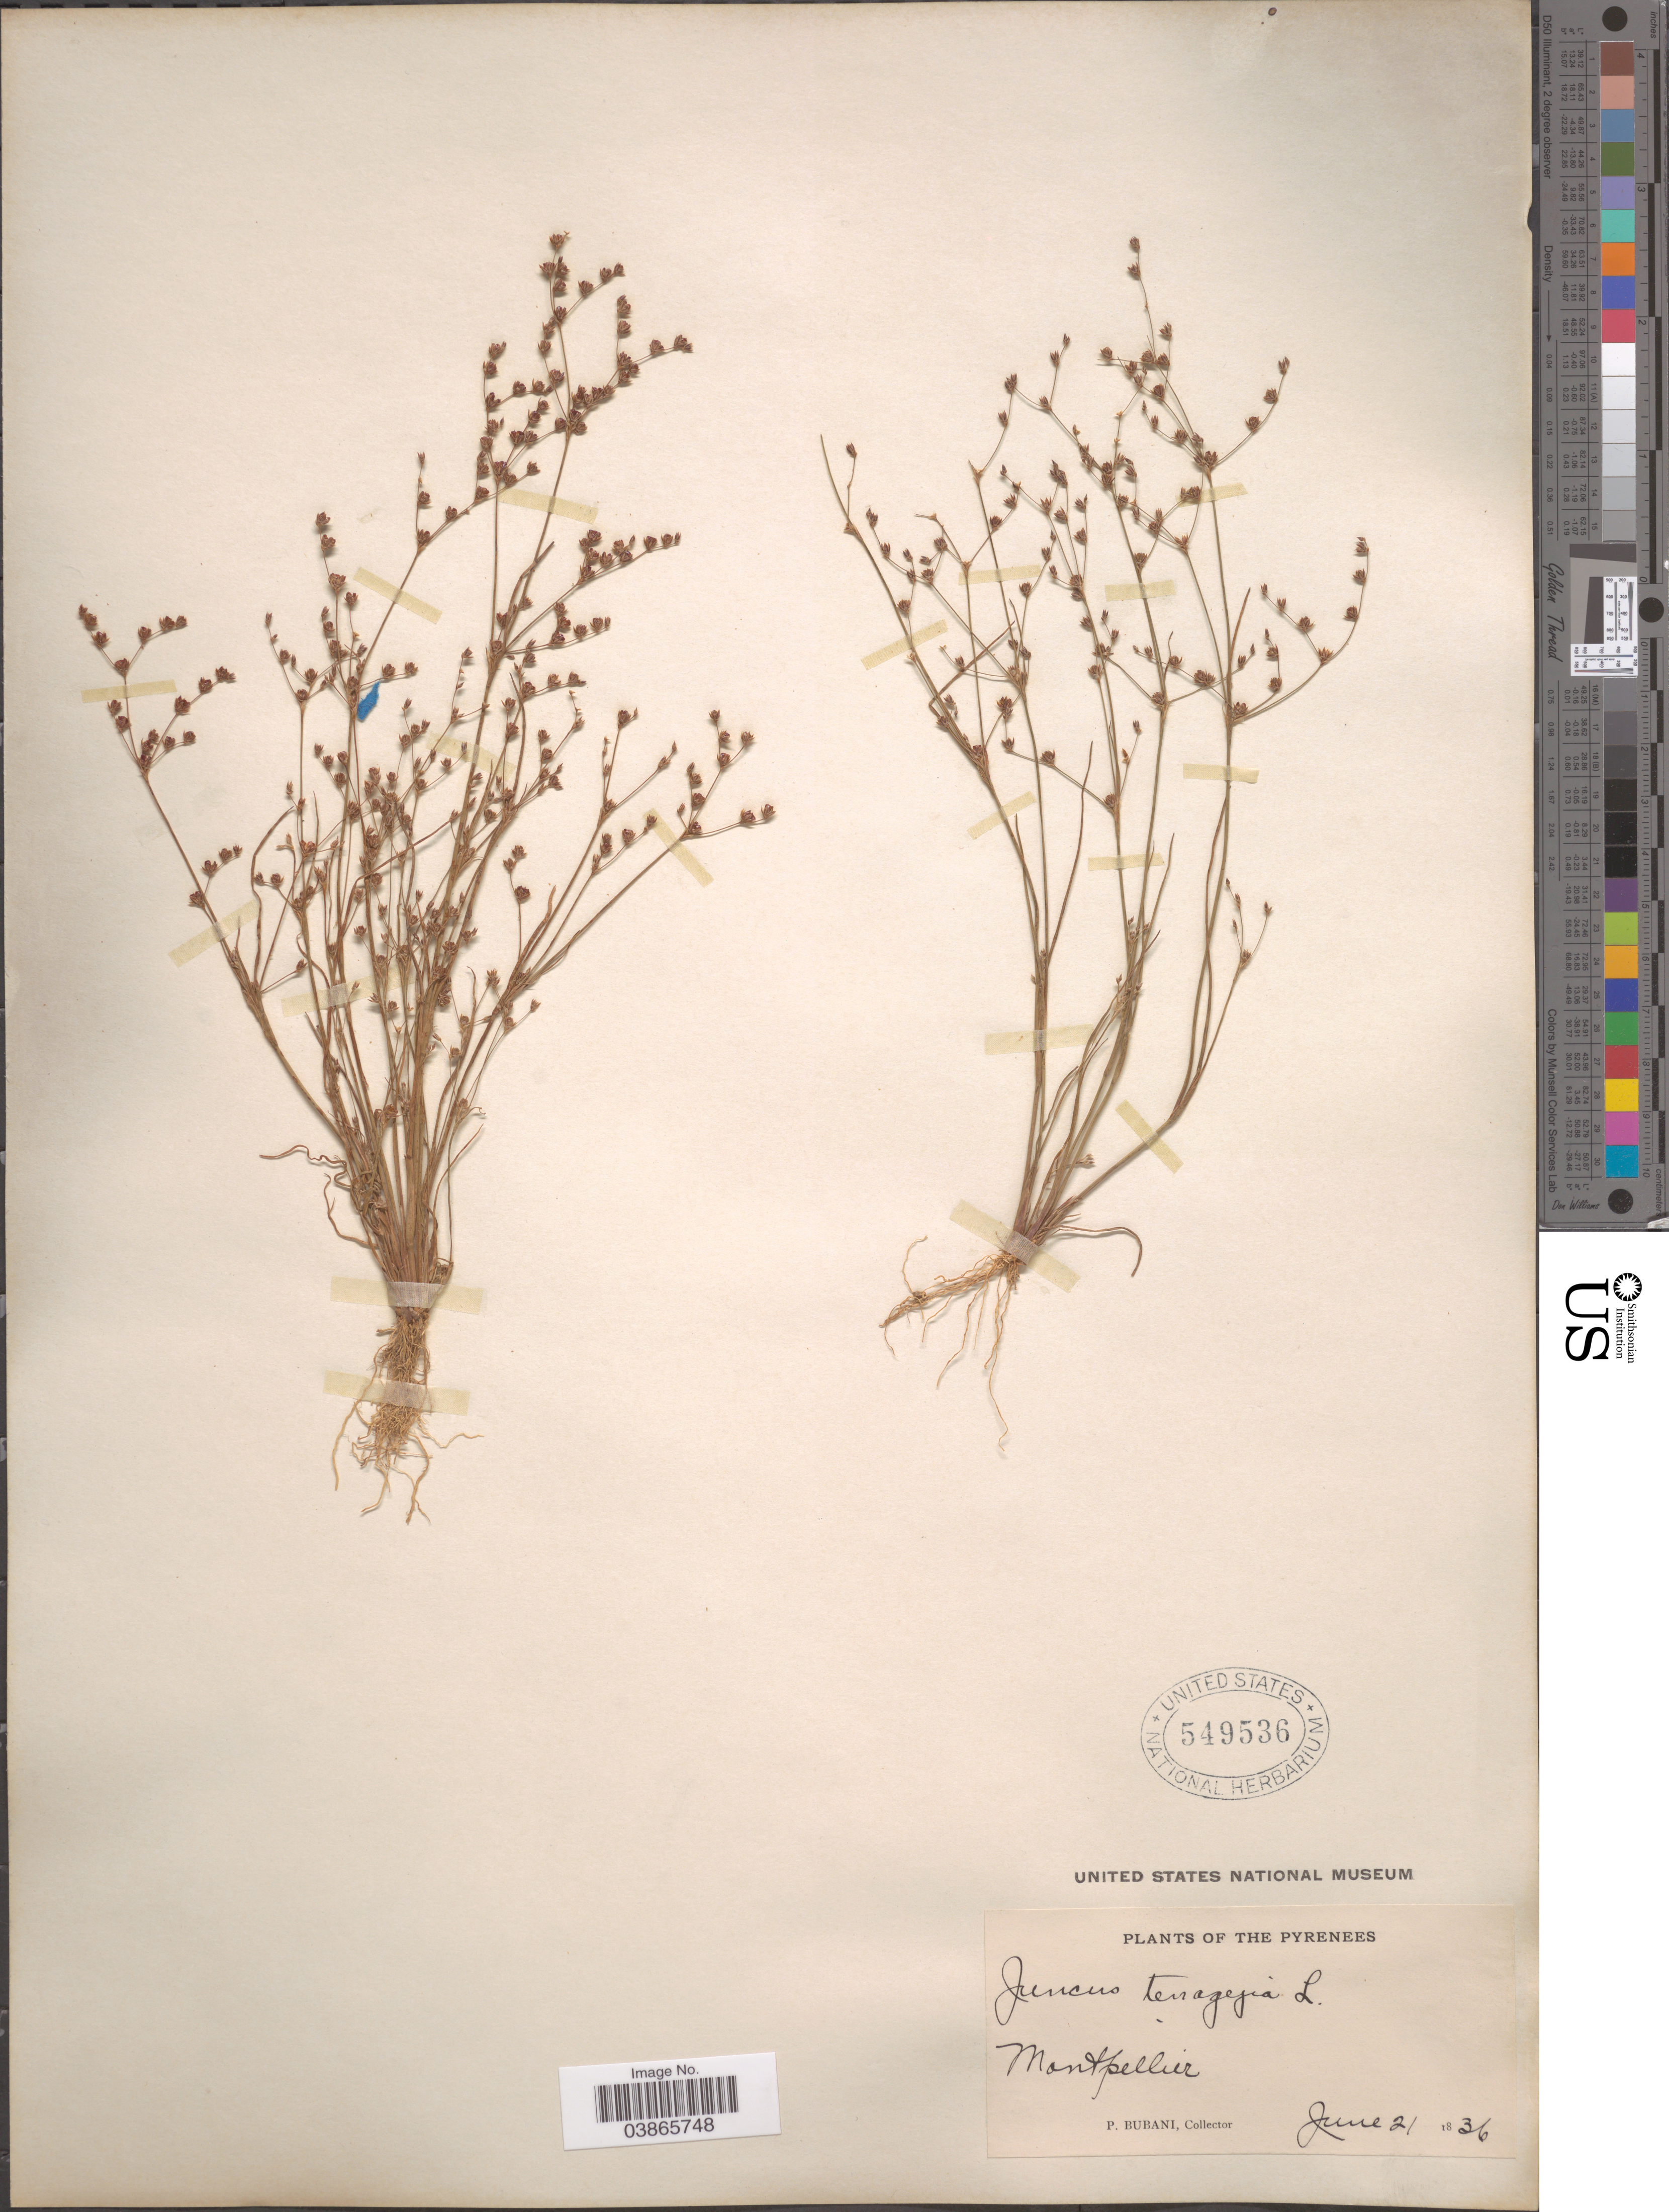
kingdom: Plantae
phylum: Tracheophyta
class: Liliopsida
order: Poales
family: Juncaceae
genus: Juncus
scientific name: Juncus tenageia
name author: Ehrh. ex L. f.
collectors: P. Bubani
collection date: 1836-06-21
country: France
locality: The Pyrenees. Montpellier.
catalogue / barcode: US 549536